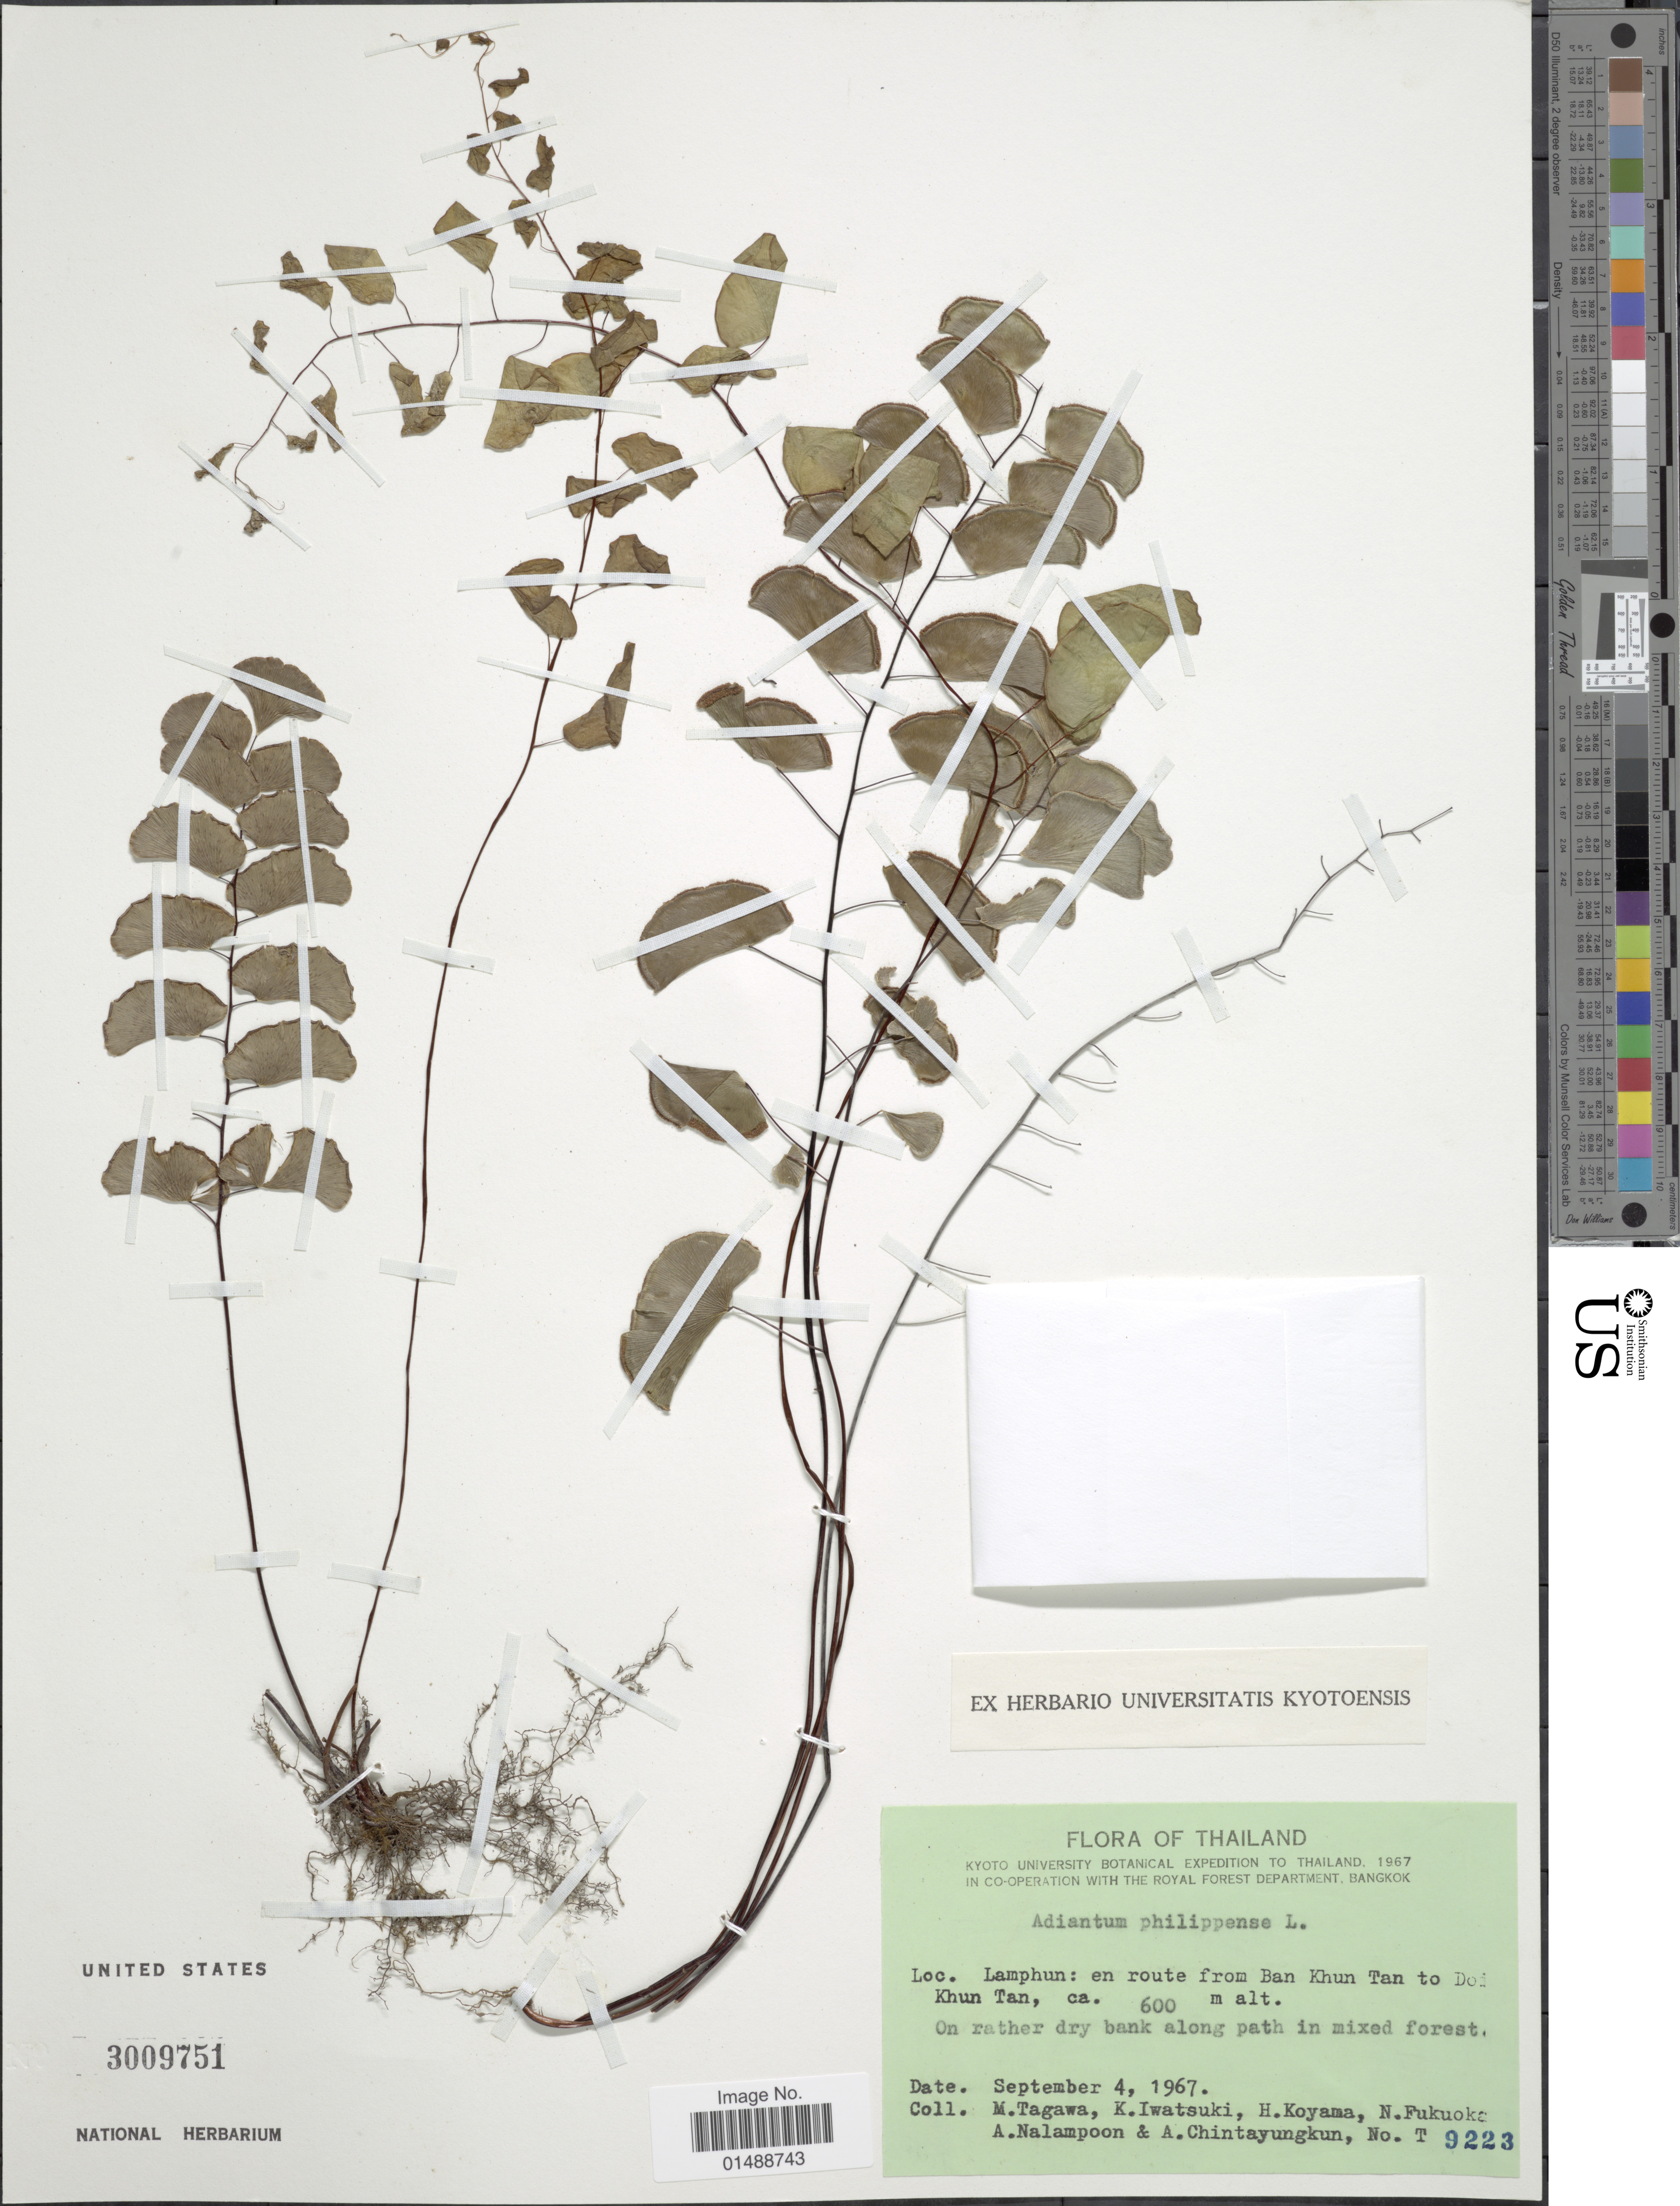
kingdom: Plantae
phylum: Tracheophyta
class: Polypodiopsida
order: Polypodiales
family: Pteridaceae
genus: Adiantum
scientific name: Adiantum philippense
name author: L.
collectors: M. Tagawa, K. Iwatsuki, T. Koyoma, N. Fukuoka & et al.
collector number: T9223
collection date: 1967-09-04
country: Thailand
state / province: Lamphun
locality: Thailand, Lamphun: en route from Ban Khun Tan to Doi Khun Tan.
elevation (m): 600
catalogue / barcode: US 3009751